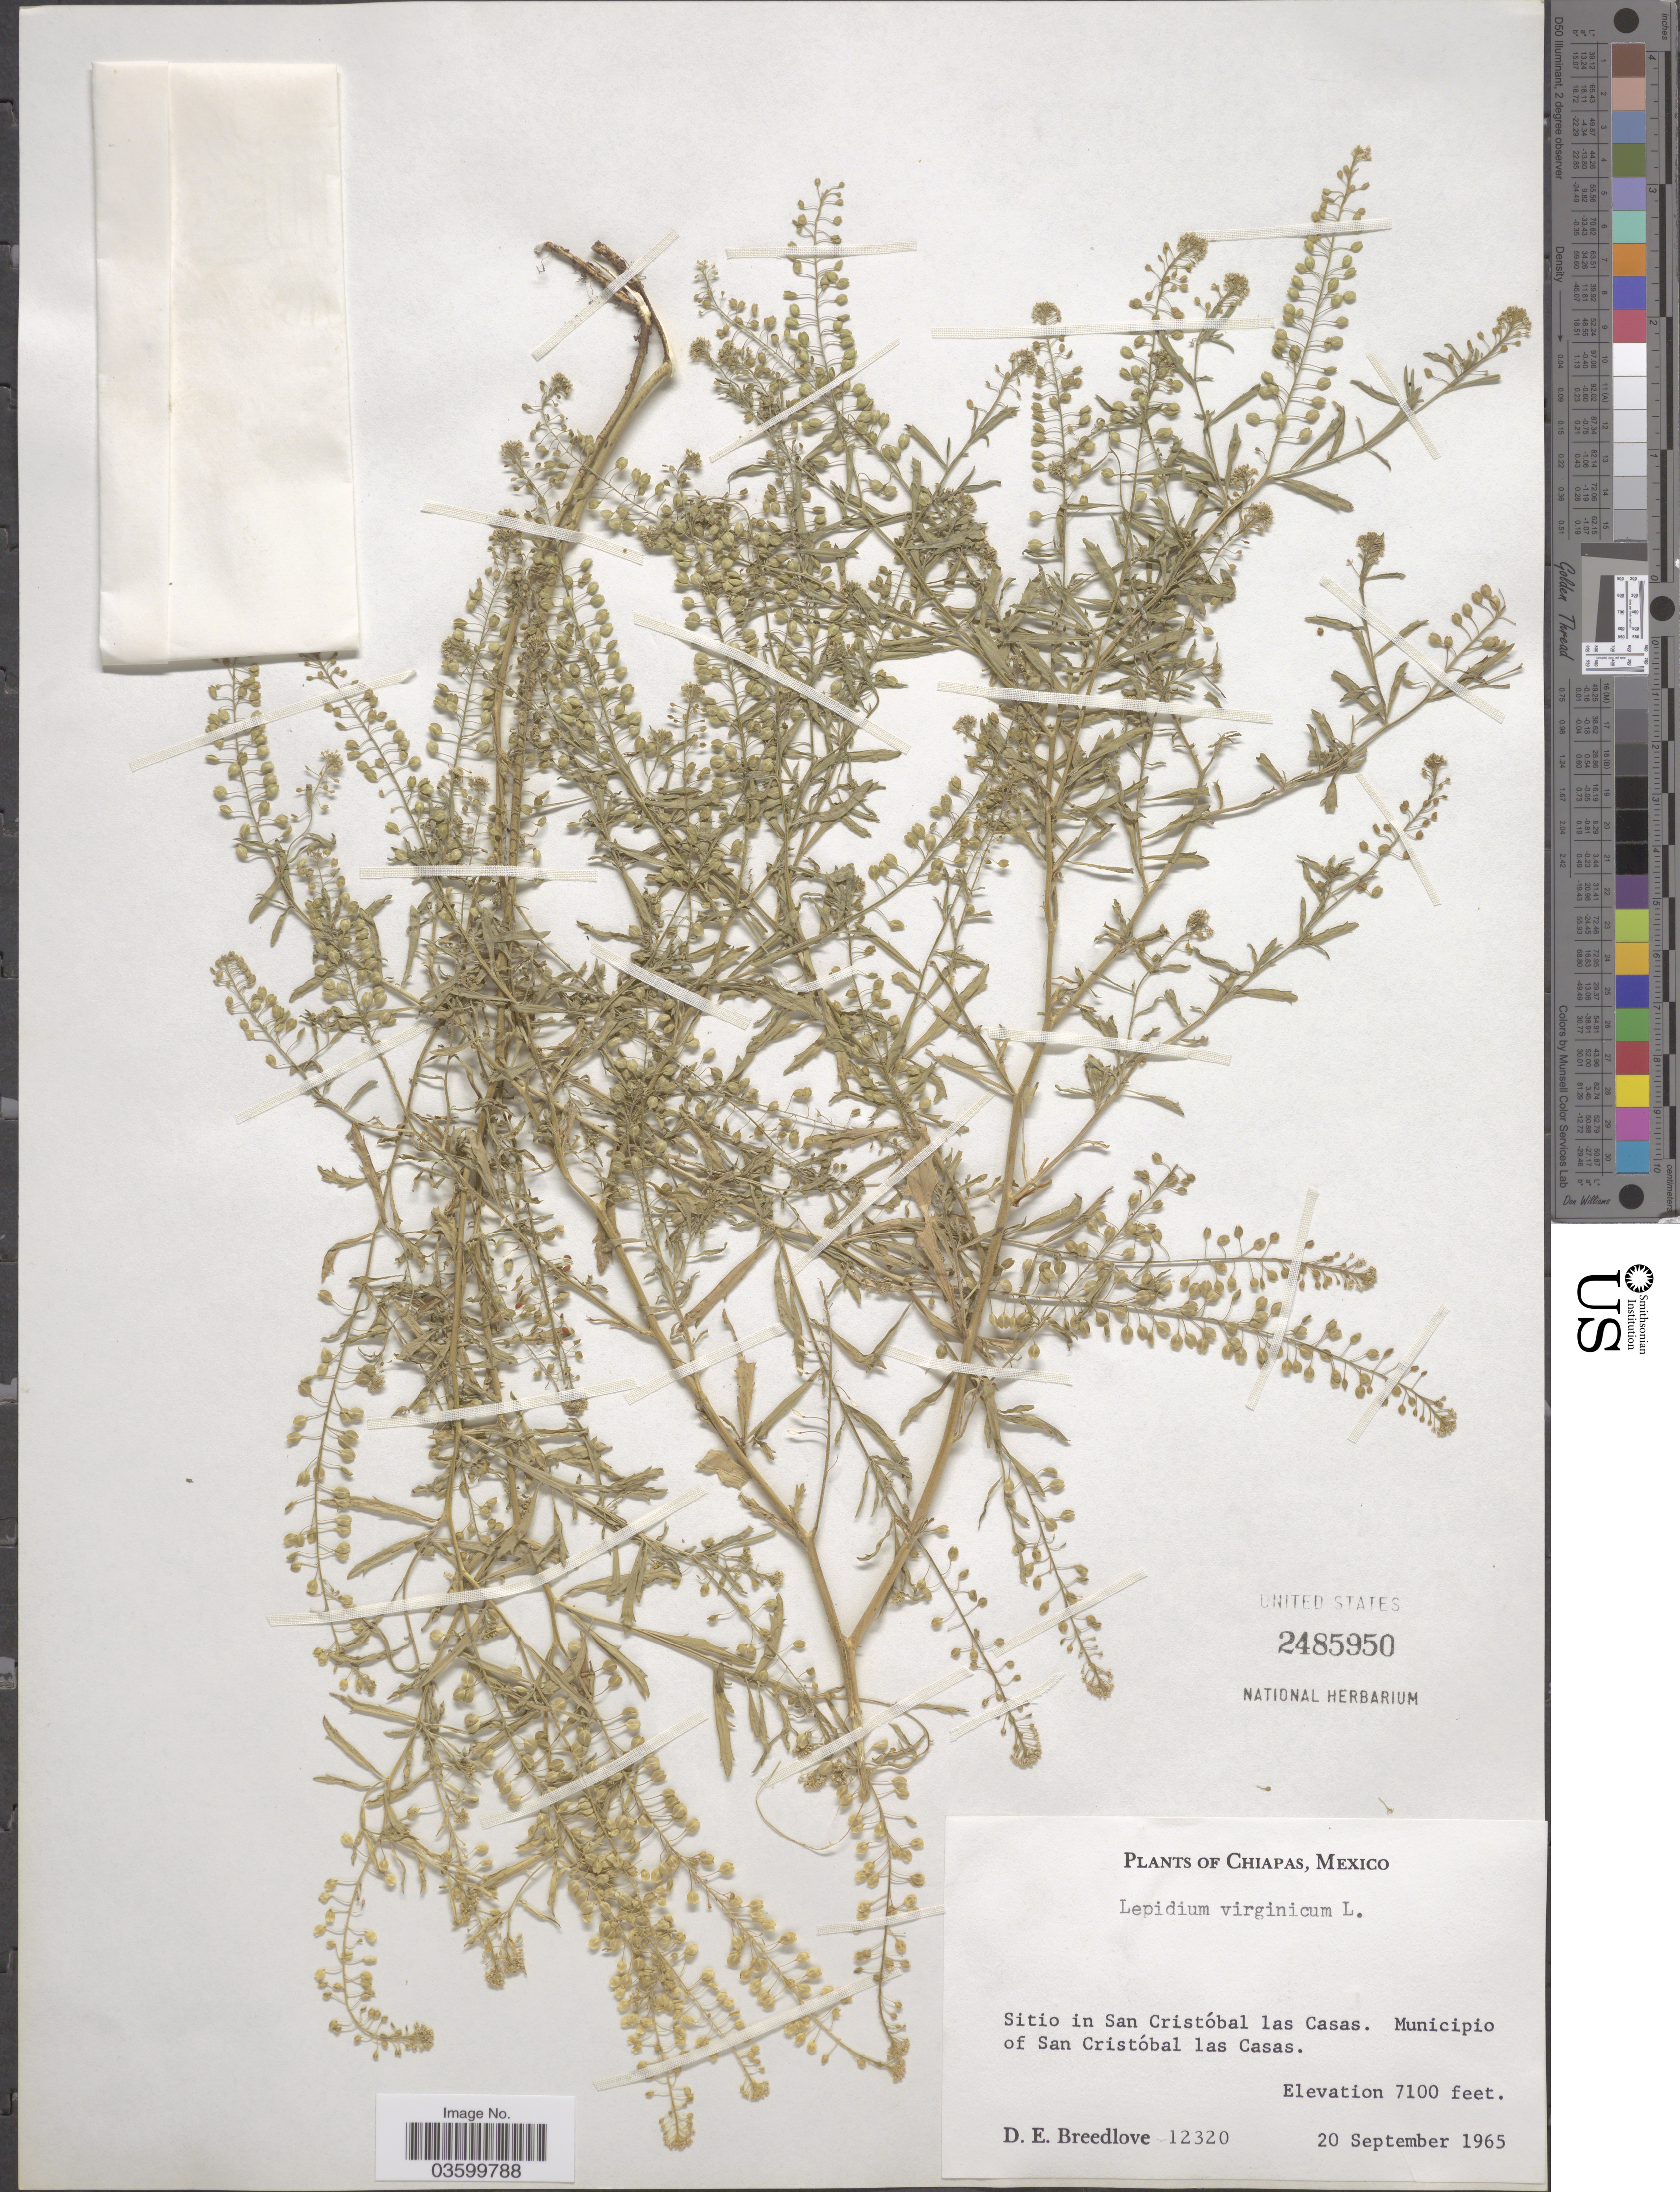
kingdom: Plantae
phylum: Tracheophyta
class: Magnoliopsida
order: Brassicales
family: Brassicaceae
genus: Lepidium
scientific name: Lepidium virginicum var. centrali-americanum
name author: (Thell.) C.L. Hitchc.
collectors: D. E. Breedlove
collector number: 12320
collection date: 1965-09-20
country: Mexico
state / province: Chiapas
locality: Sitio in San Cristóbal las Casas. Municipio of San Cristóbal las Casas.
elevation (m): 2164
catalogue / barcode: US 2485950